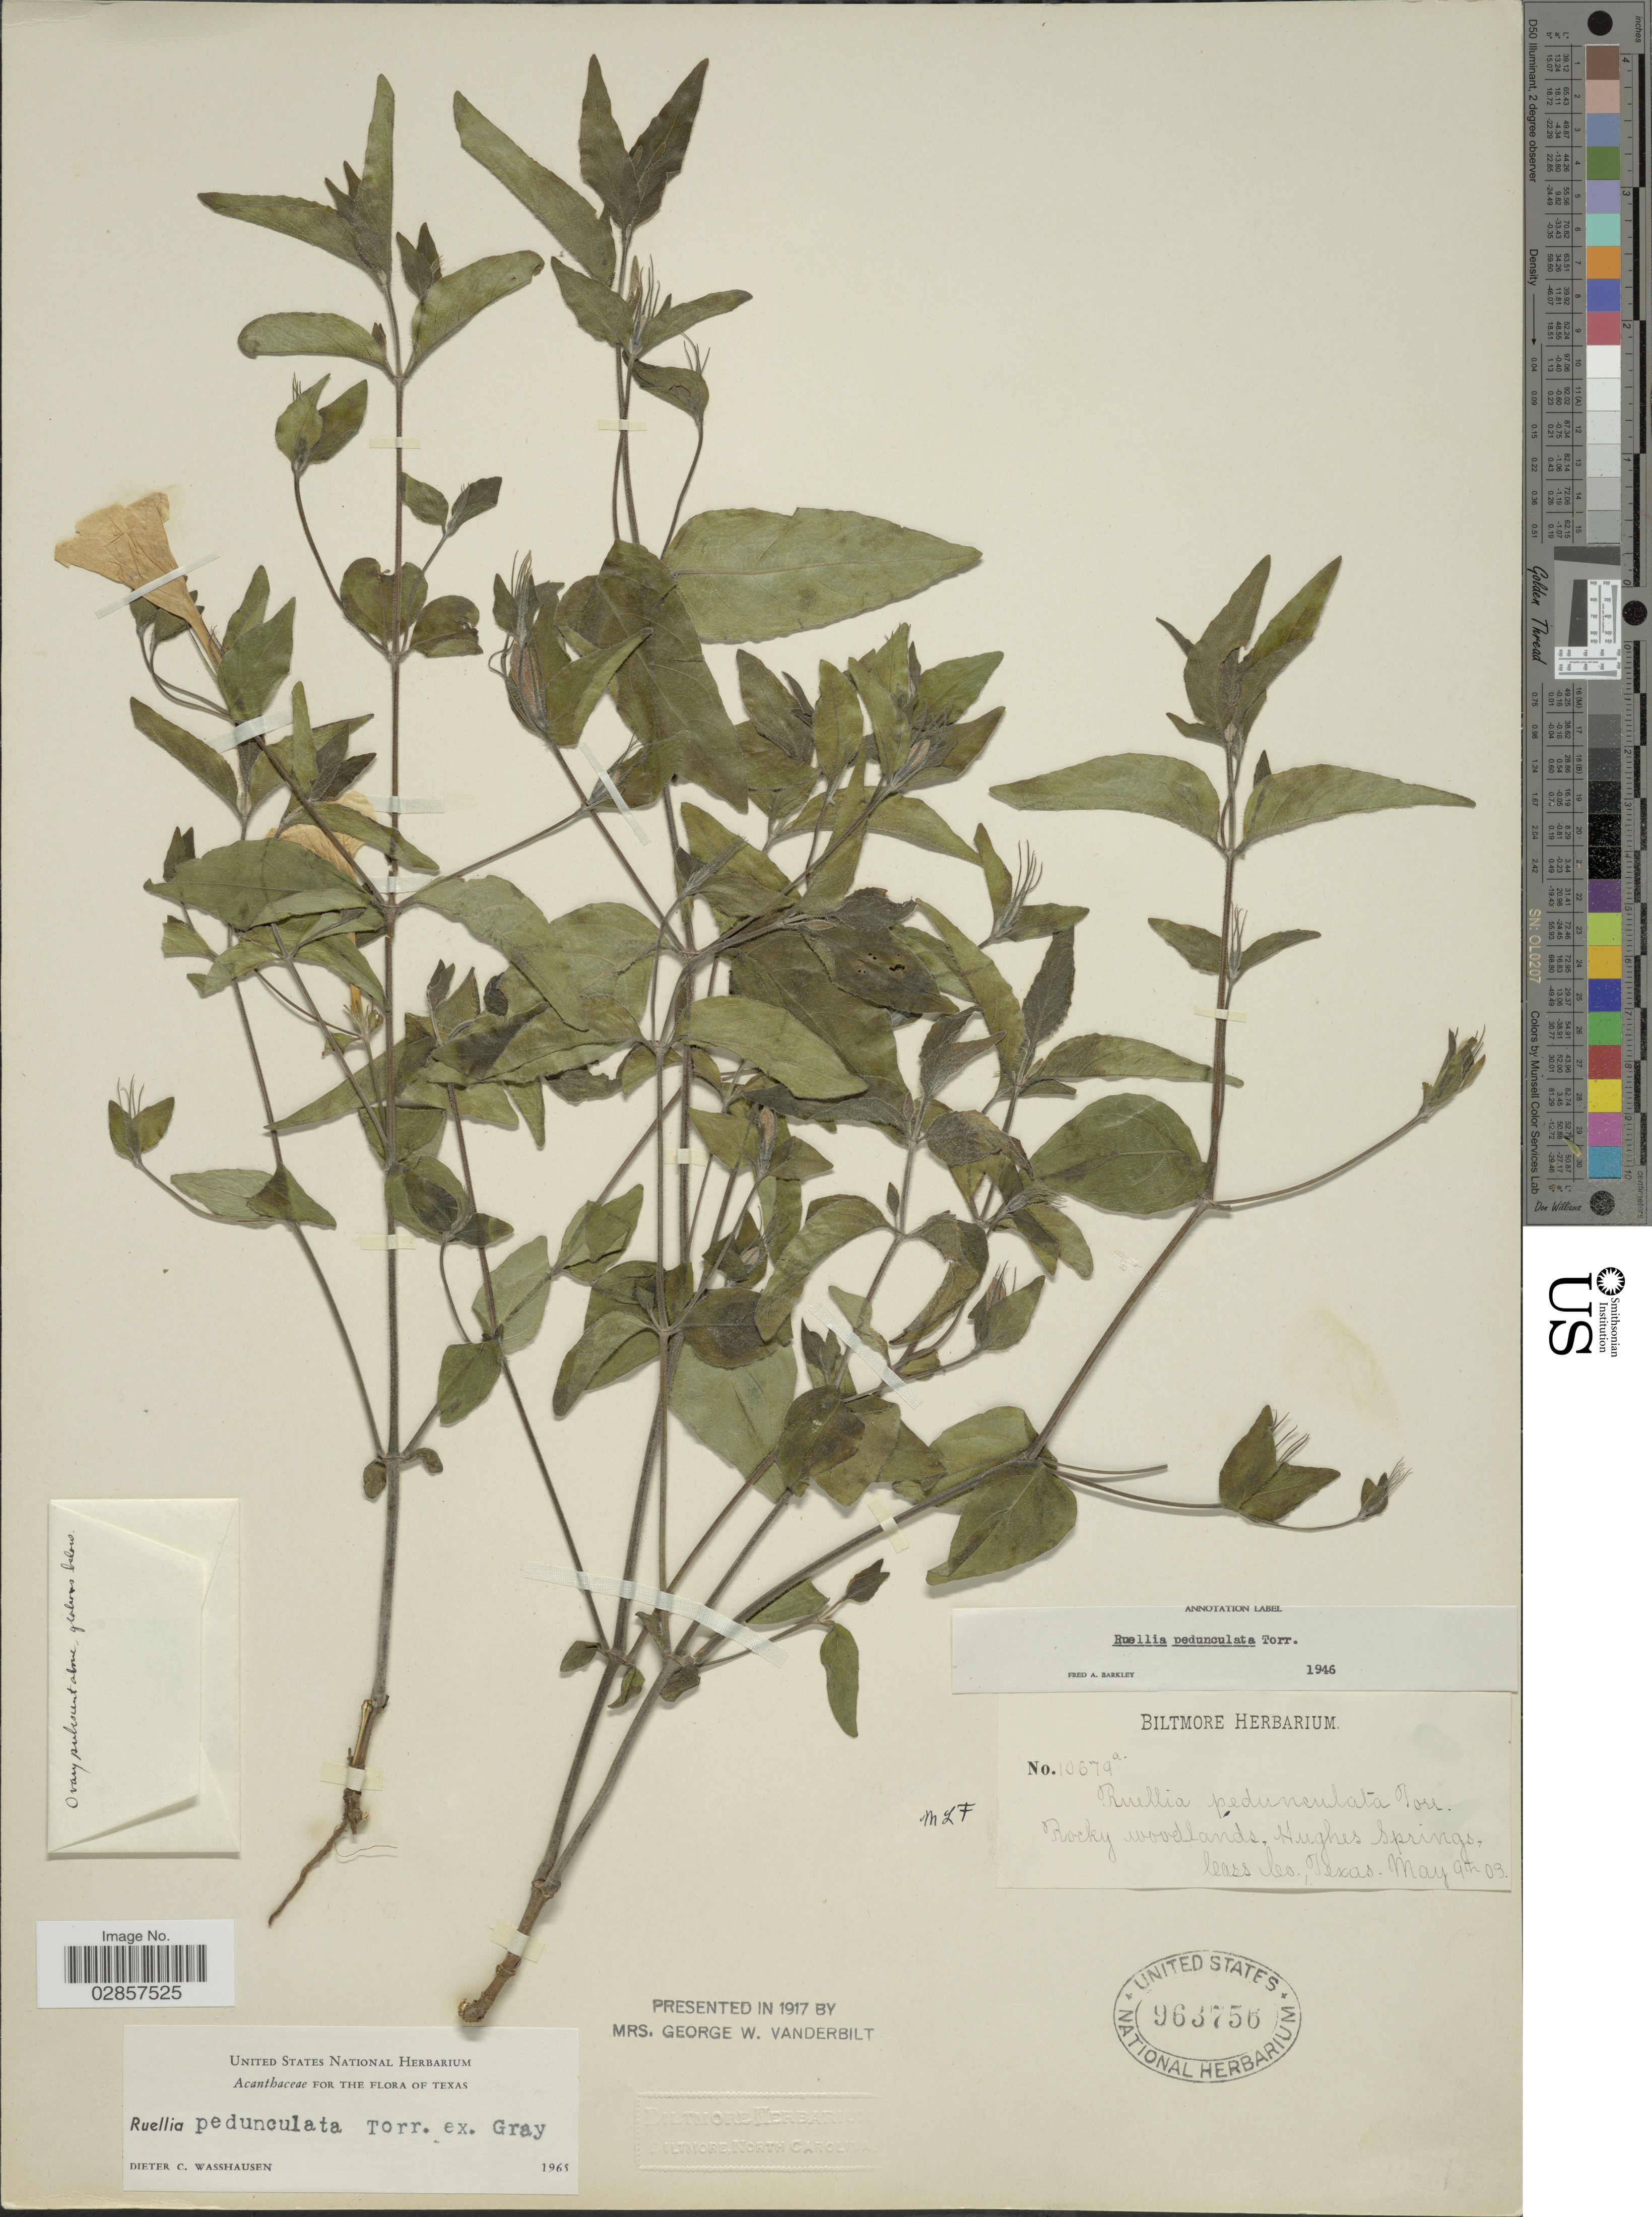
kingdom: Plantae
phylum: Tracheophyta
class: Magnoliopsida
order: Lamiales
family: Acanthaceae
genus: Ruellia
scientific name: Ruellia pedunculata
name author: Torr. ex A. Gray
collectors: ex herb. Biltmore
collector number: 10679a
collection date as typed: Transcribed d/m/y: 9/5/03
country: United States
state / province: Texas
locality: Rocky woodlands, Hughes Springs, Cass Co., Texas.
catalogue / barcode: US 963756